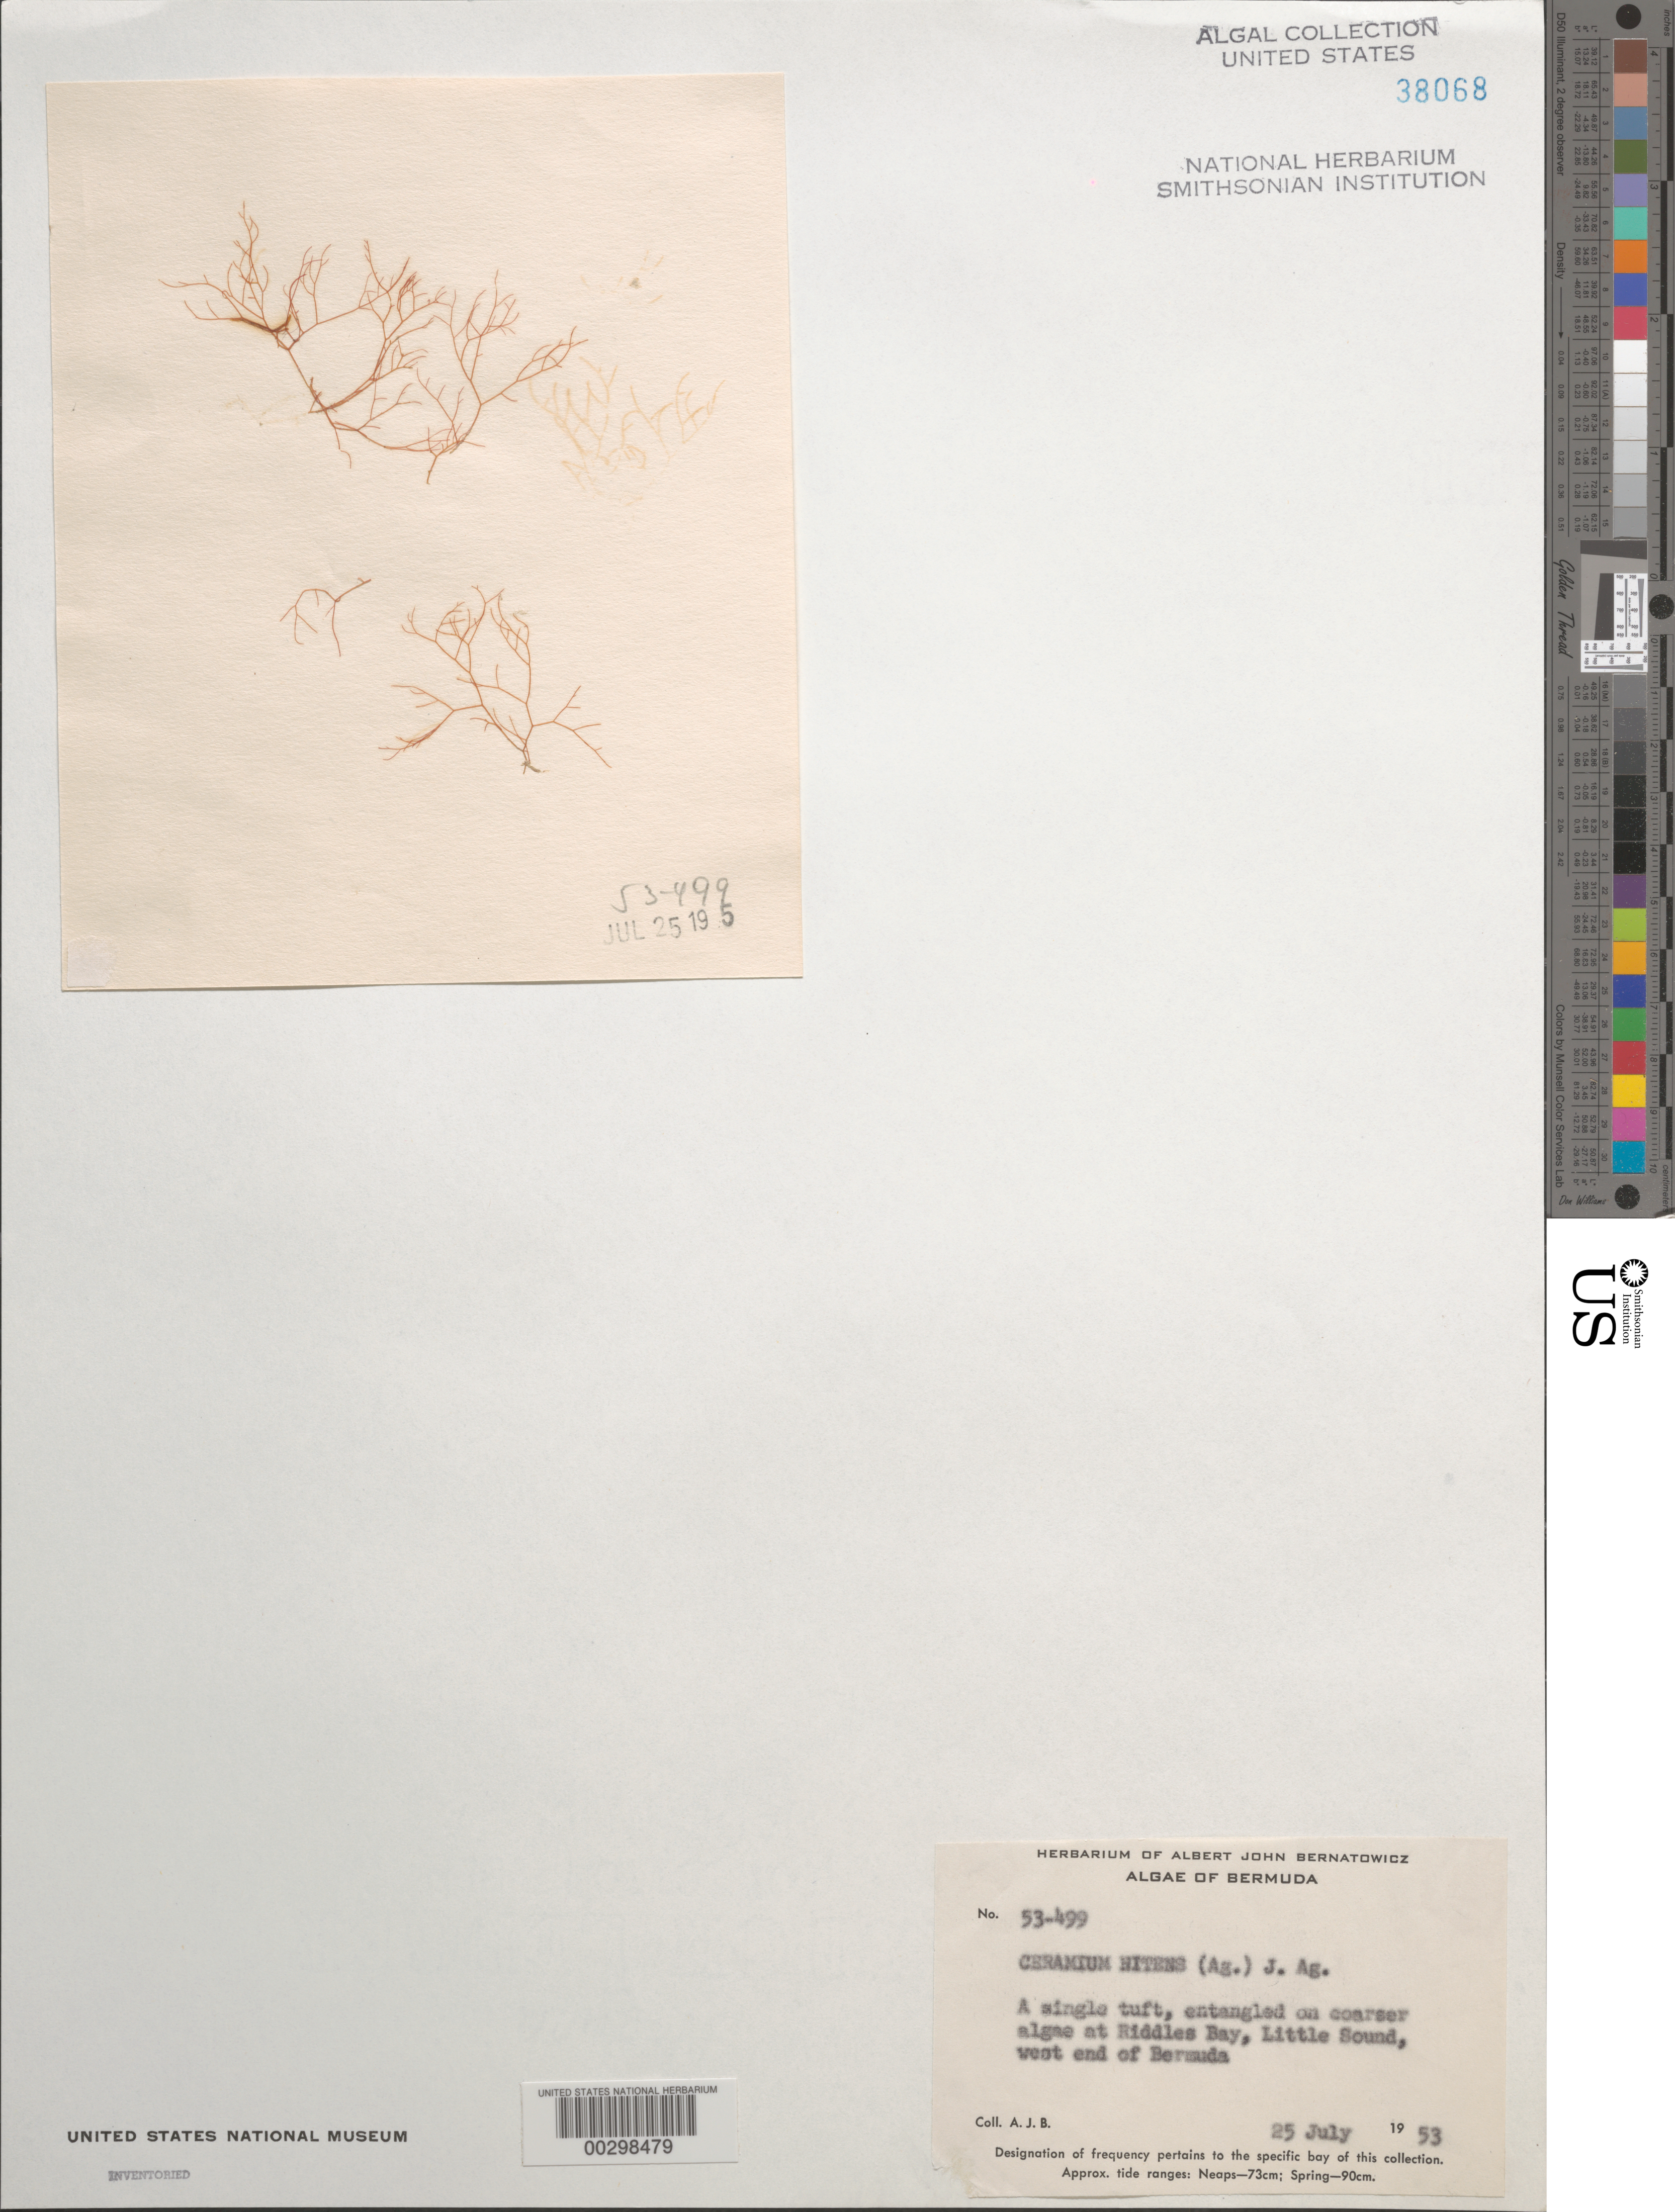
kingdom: Plantae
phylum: Rhodophyta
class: Florideophyceae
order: Ceramiales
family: Ceramiaceae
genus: Ceramium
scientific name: Ceramium nitens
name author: (C. Agardh) J. Agardh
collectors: A. Bernatowicz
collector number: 53-499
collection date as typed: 25 Jul 1953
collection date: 1953-07-25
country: Bermuda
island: Bermuda Island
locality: Riddles Bay, Little Sound (Port Royal Bay)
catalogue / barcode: US 38068